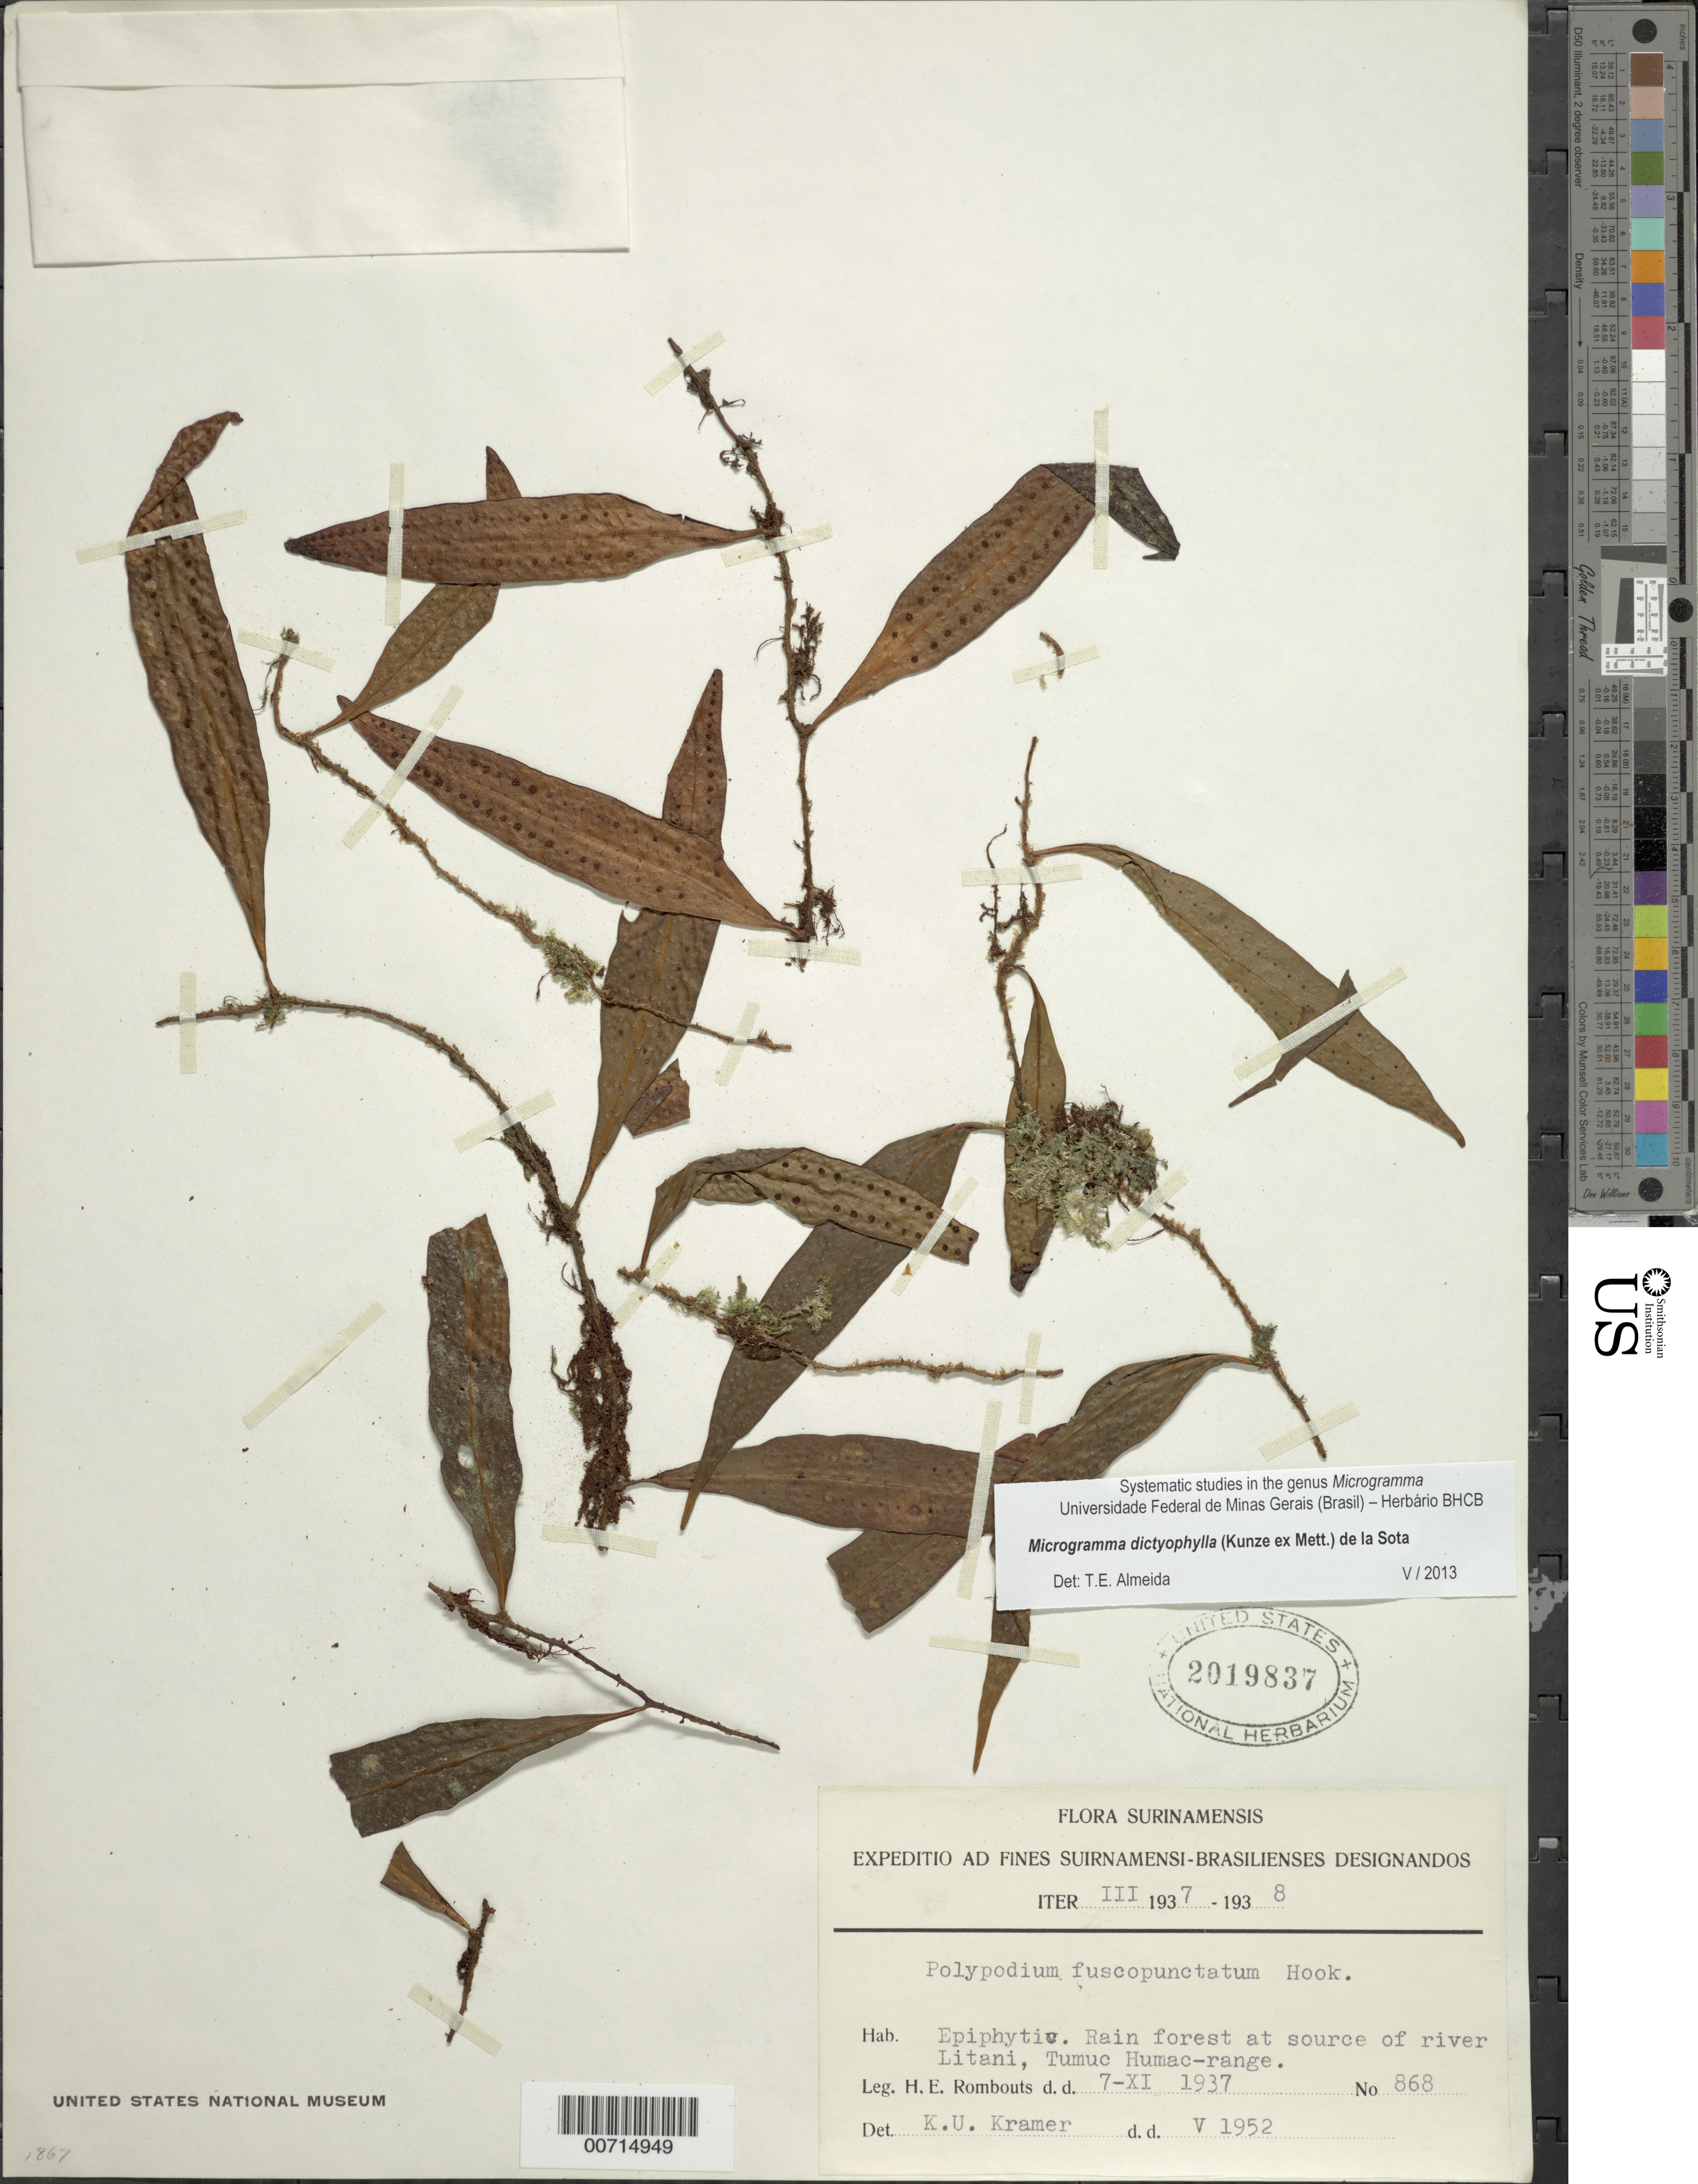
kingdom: Plantae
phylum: Tracheophyta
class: Polypodiopsida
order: Polypodiales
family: Polypodiaceae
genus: Microgramma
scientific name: Microgramma dictyophylla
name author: (Kunze ex Mett.) de la Sota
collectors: H. Rombouts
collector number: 868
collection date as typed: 7-Nov-37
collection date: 1937-11-07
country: Suriname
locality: Litani R., Tumuc-Humac range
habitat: Rainforest at source or river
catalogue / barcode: US 2019837